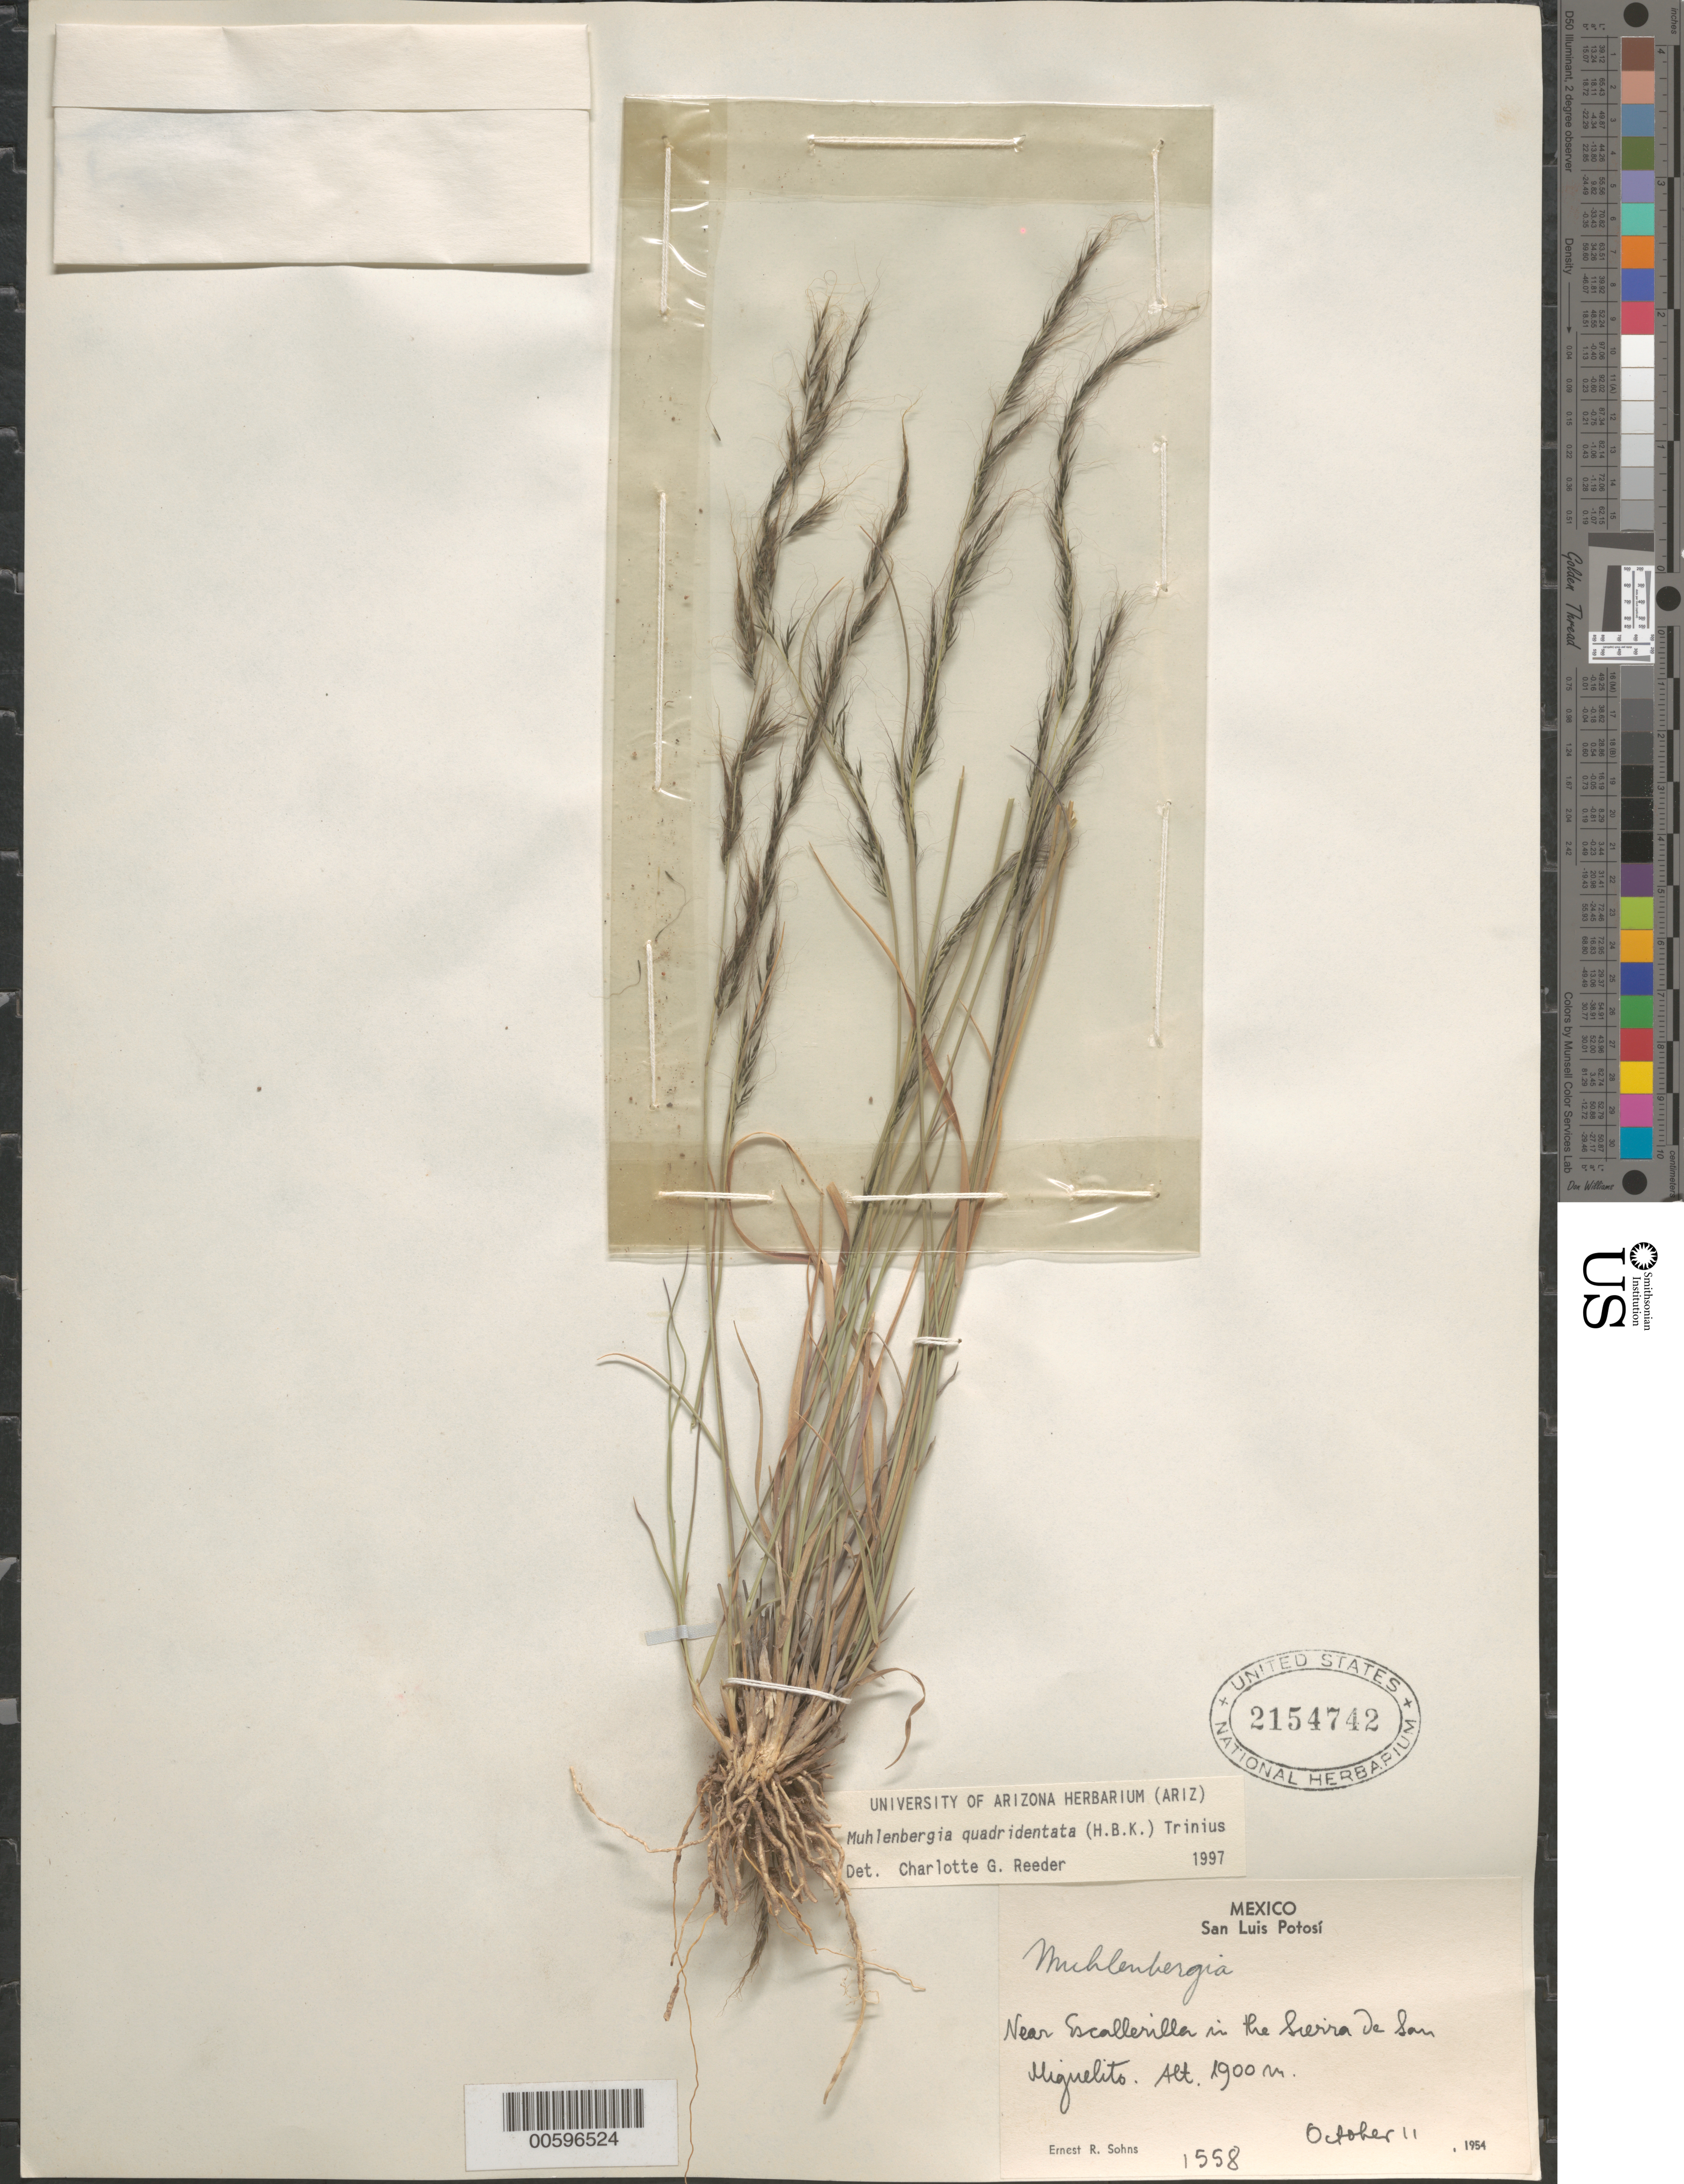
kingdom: Plantae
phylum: Tracheophyta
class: Liliopsida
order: Poales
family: Poaceae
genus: Muhlenbergia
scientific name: Muhlenbergia quadridentata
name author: (Kunth) Trin.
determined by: Reeder, C. G., (ARIZ)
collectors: E. R. Sohns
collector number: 1558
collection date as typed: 11 Oct 1954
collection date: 1954-10-11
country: Mexico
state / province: San Luis Potosi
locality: Near Escallerilla in the Sierra De San Miguelito.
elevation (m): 1900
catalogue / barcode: US 2154742